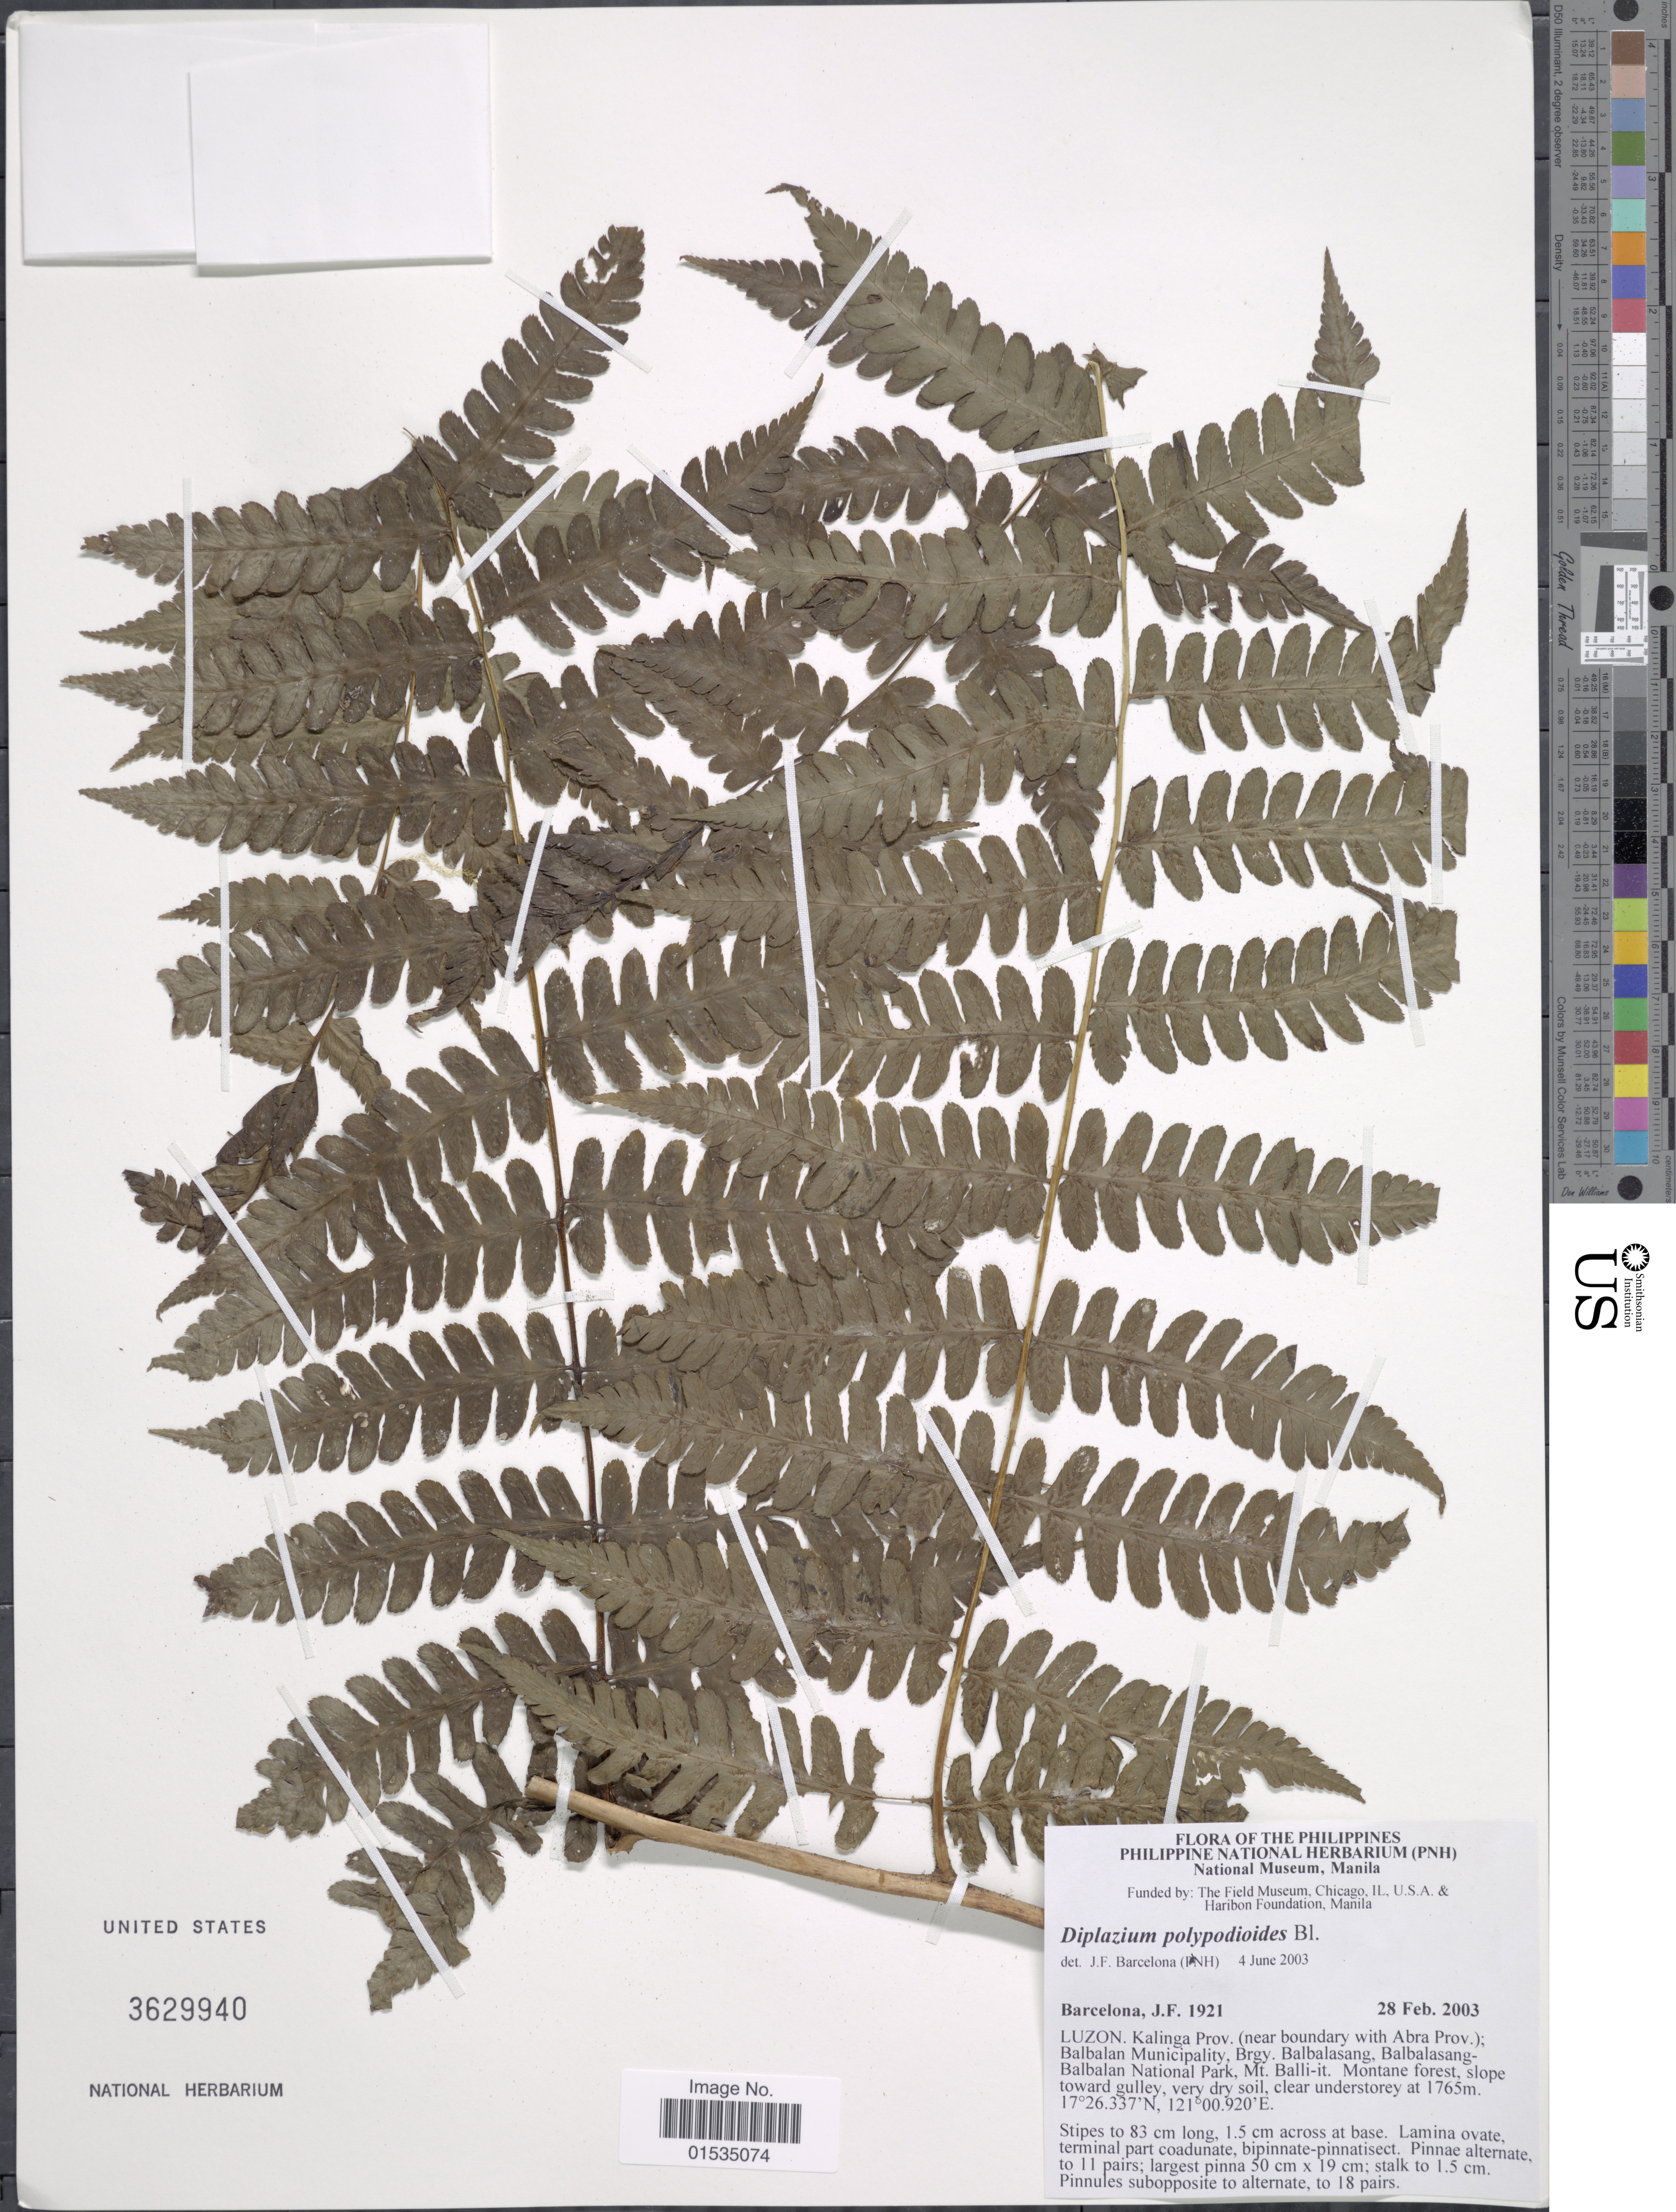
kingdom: Plantae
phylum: Tracheophyta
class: Polypodiopsida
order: Polypodiales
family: Athyriaceae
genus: Diplazium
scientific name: Diplazium polypodioides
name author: Blume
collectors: J. F. Barcelona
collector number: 1921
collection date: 2003-02-28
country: Philippines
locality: Luzon, Kalinga Prov. (Near boundary with Abra Prov.), Balbalan Municipality, Brgy Balbalasang-balbalan National Park, Mt. Balli-it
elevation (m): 1765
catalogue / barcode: US 3629940